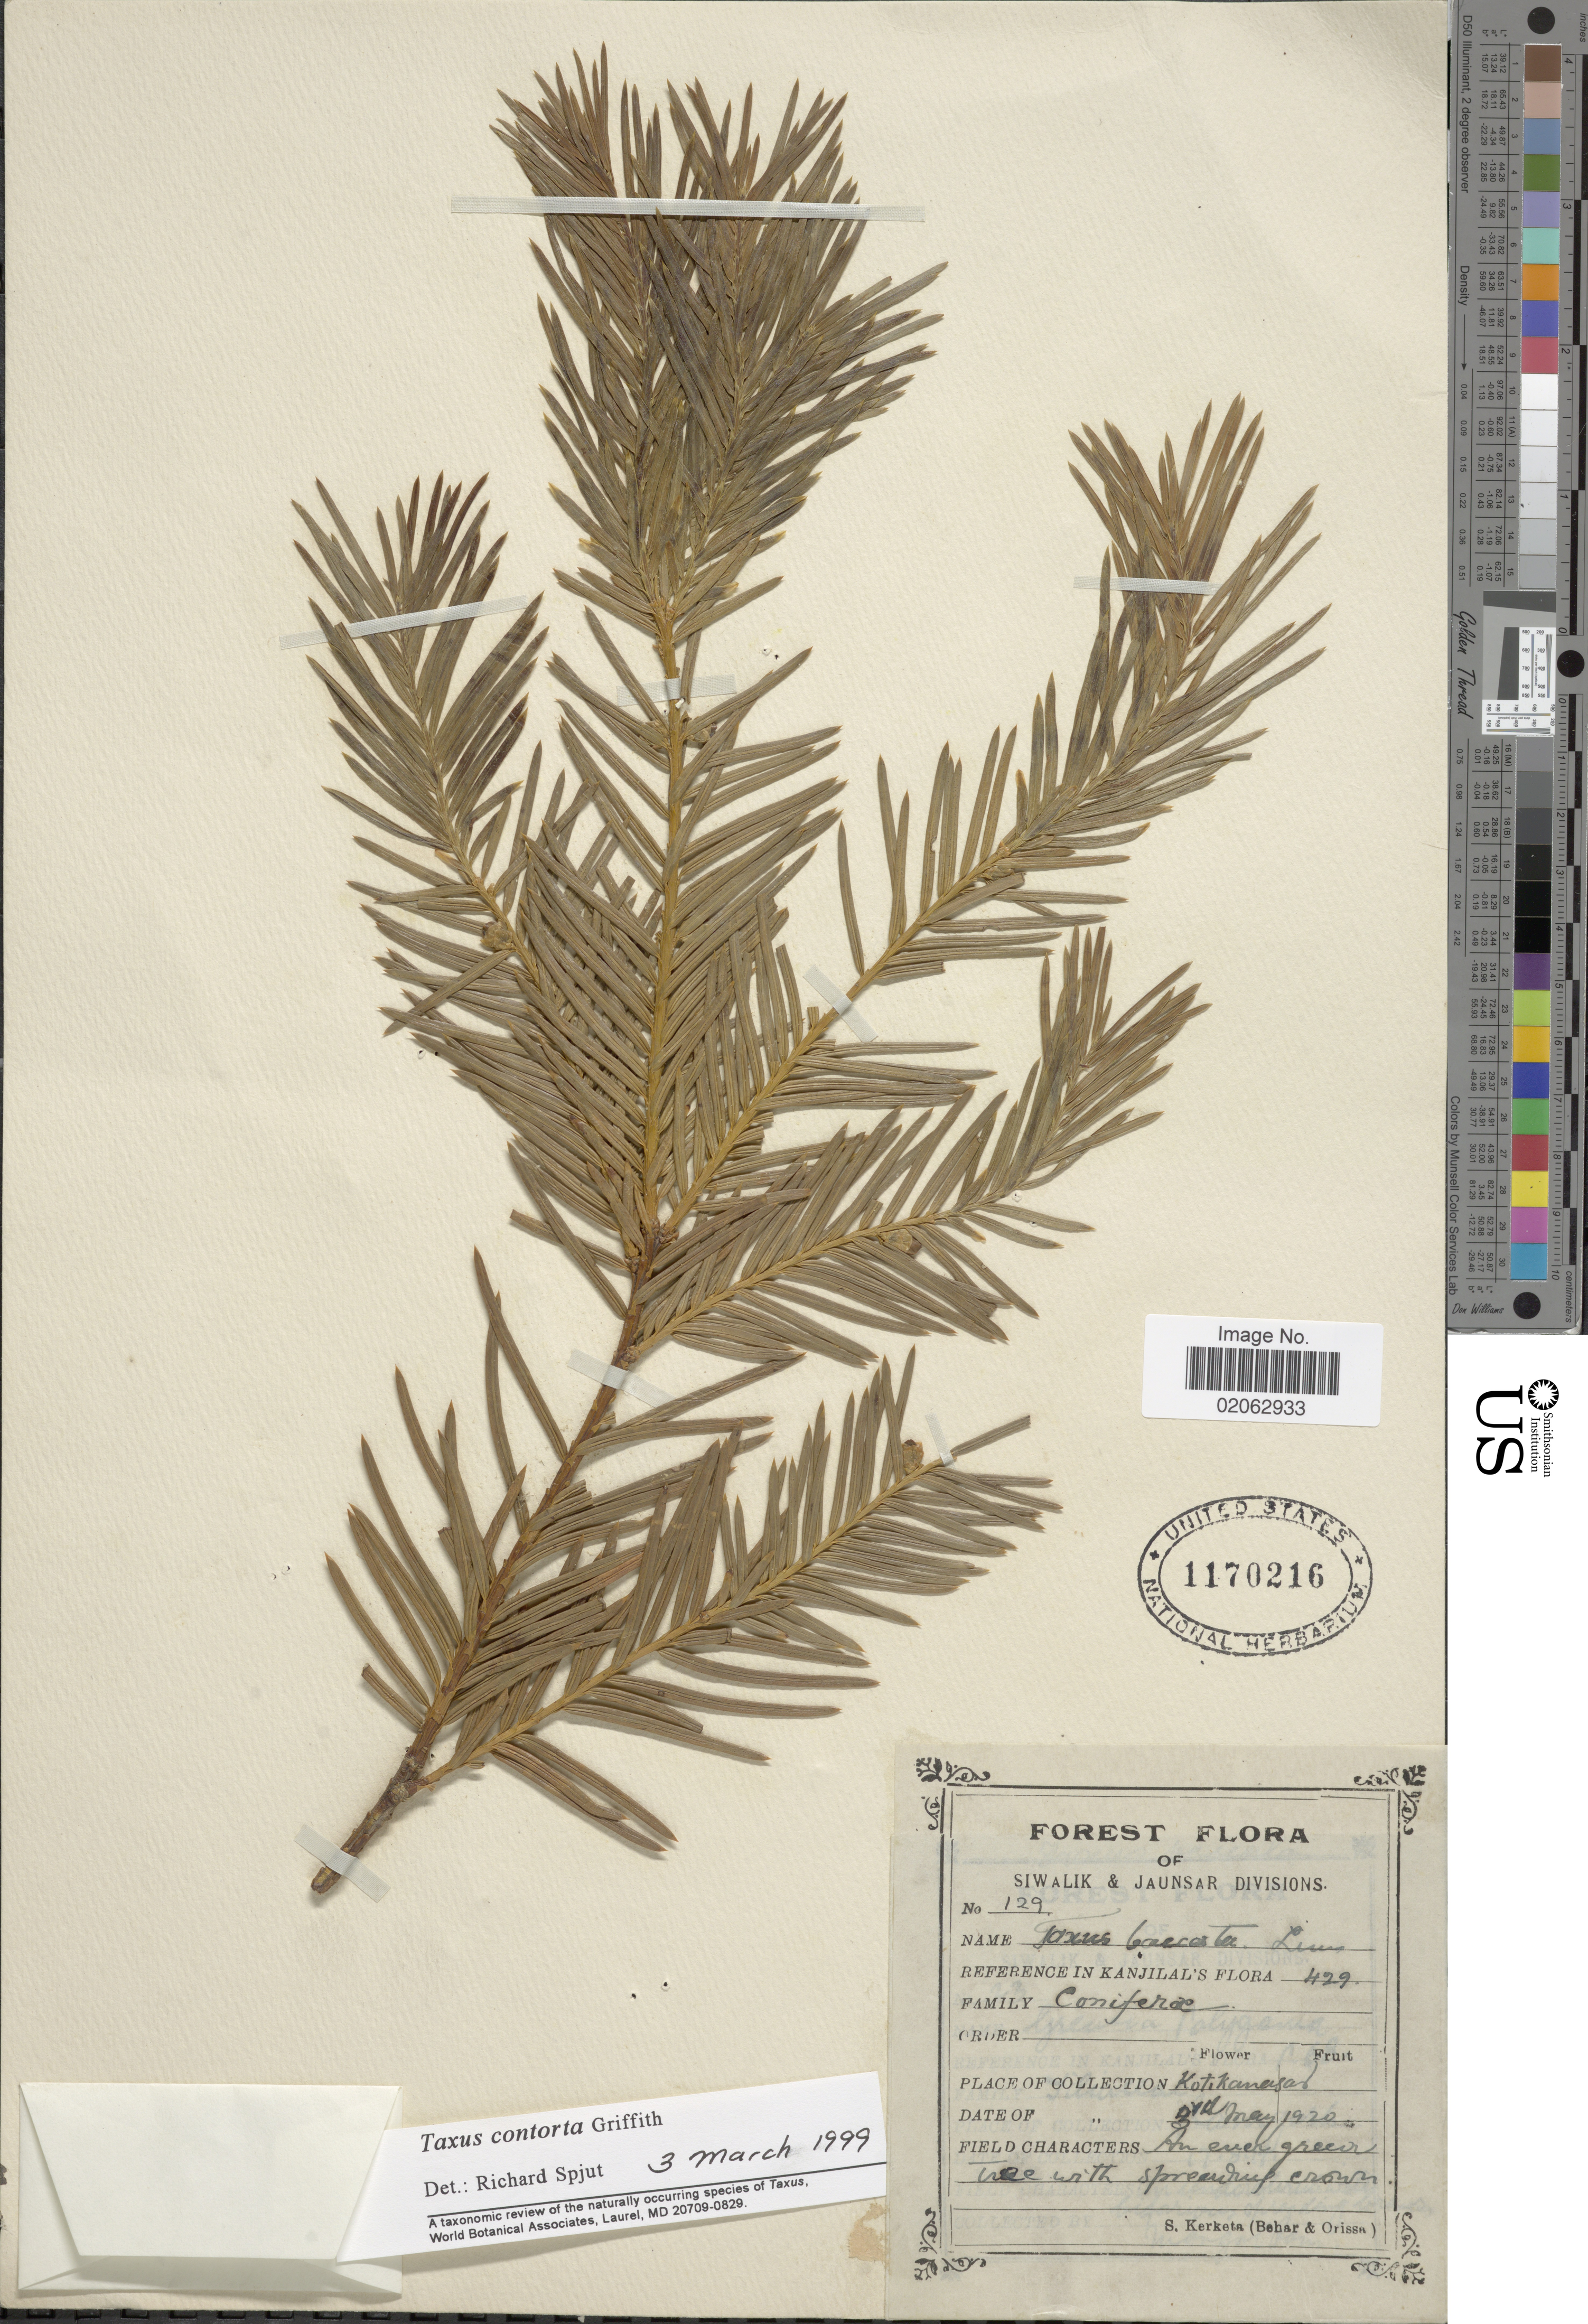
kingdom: Plantae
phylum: Tracheophyta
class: Pinopsida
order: Pinales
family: Taxaceae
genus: Taxus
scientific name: Taxus contorta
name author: Griff.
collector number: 129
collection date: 1920-05-03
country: India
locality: Koti-Kanasar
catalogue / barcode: US 1170216